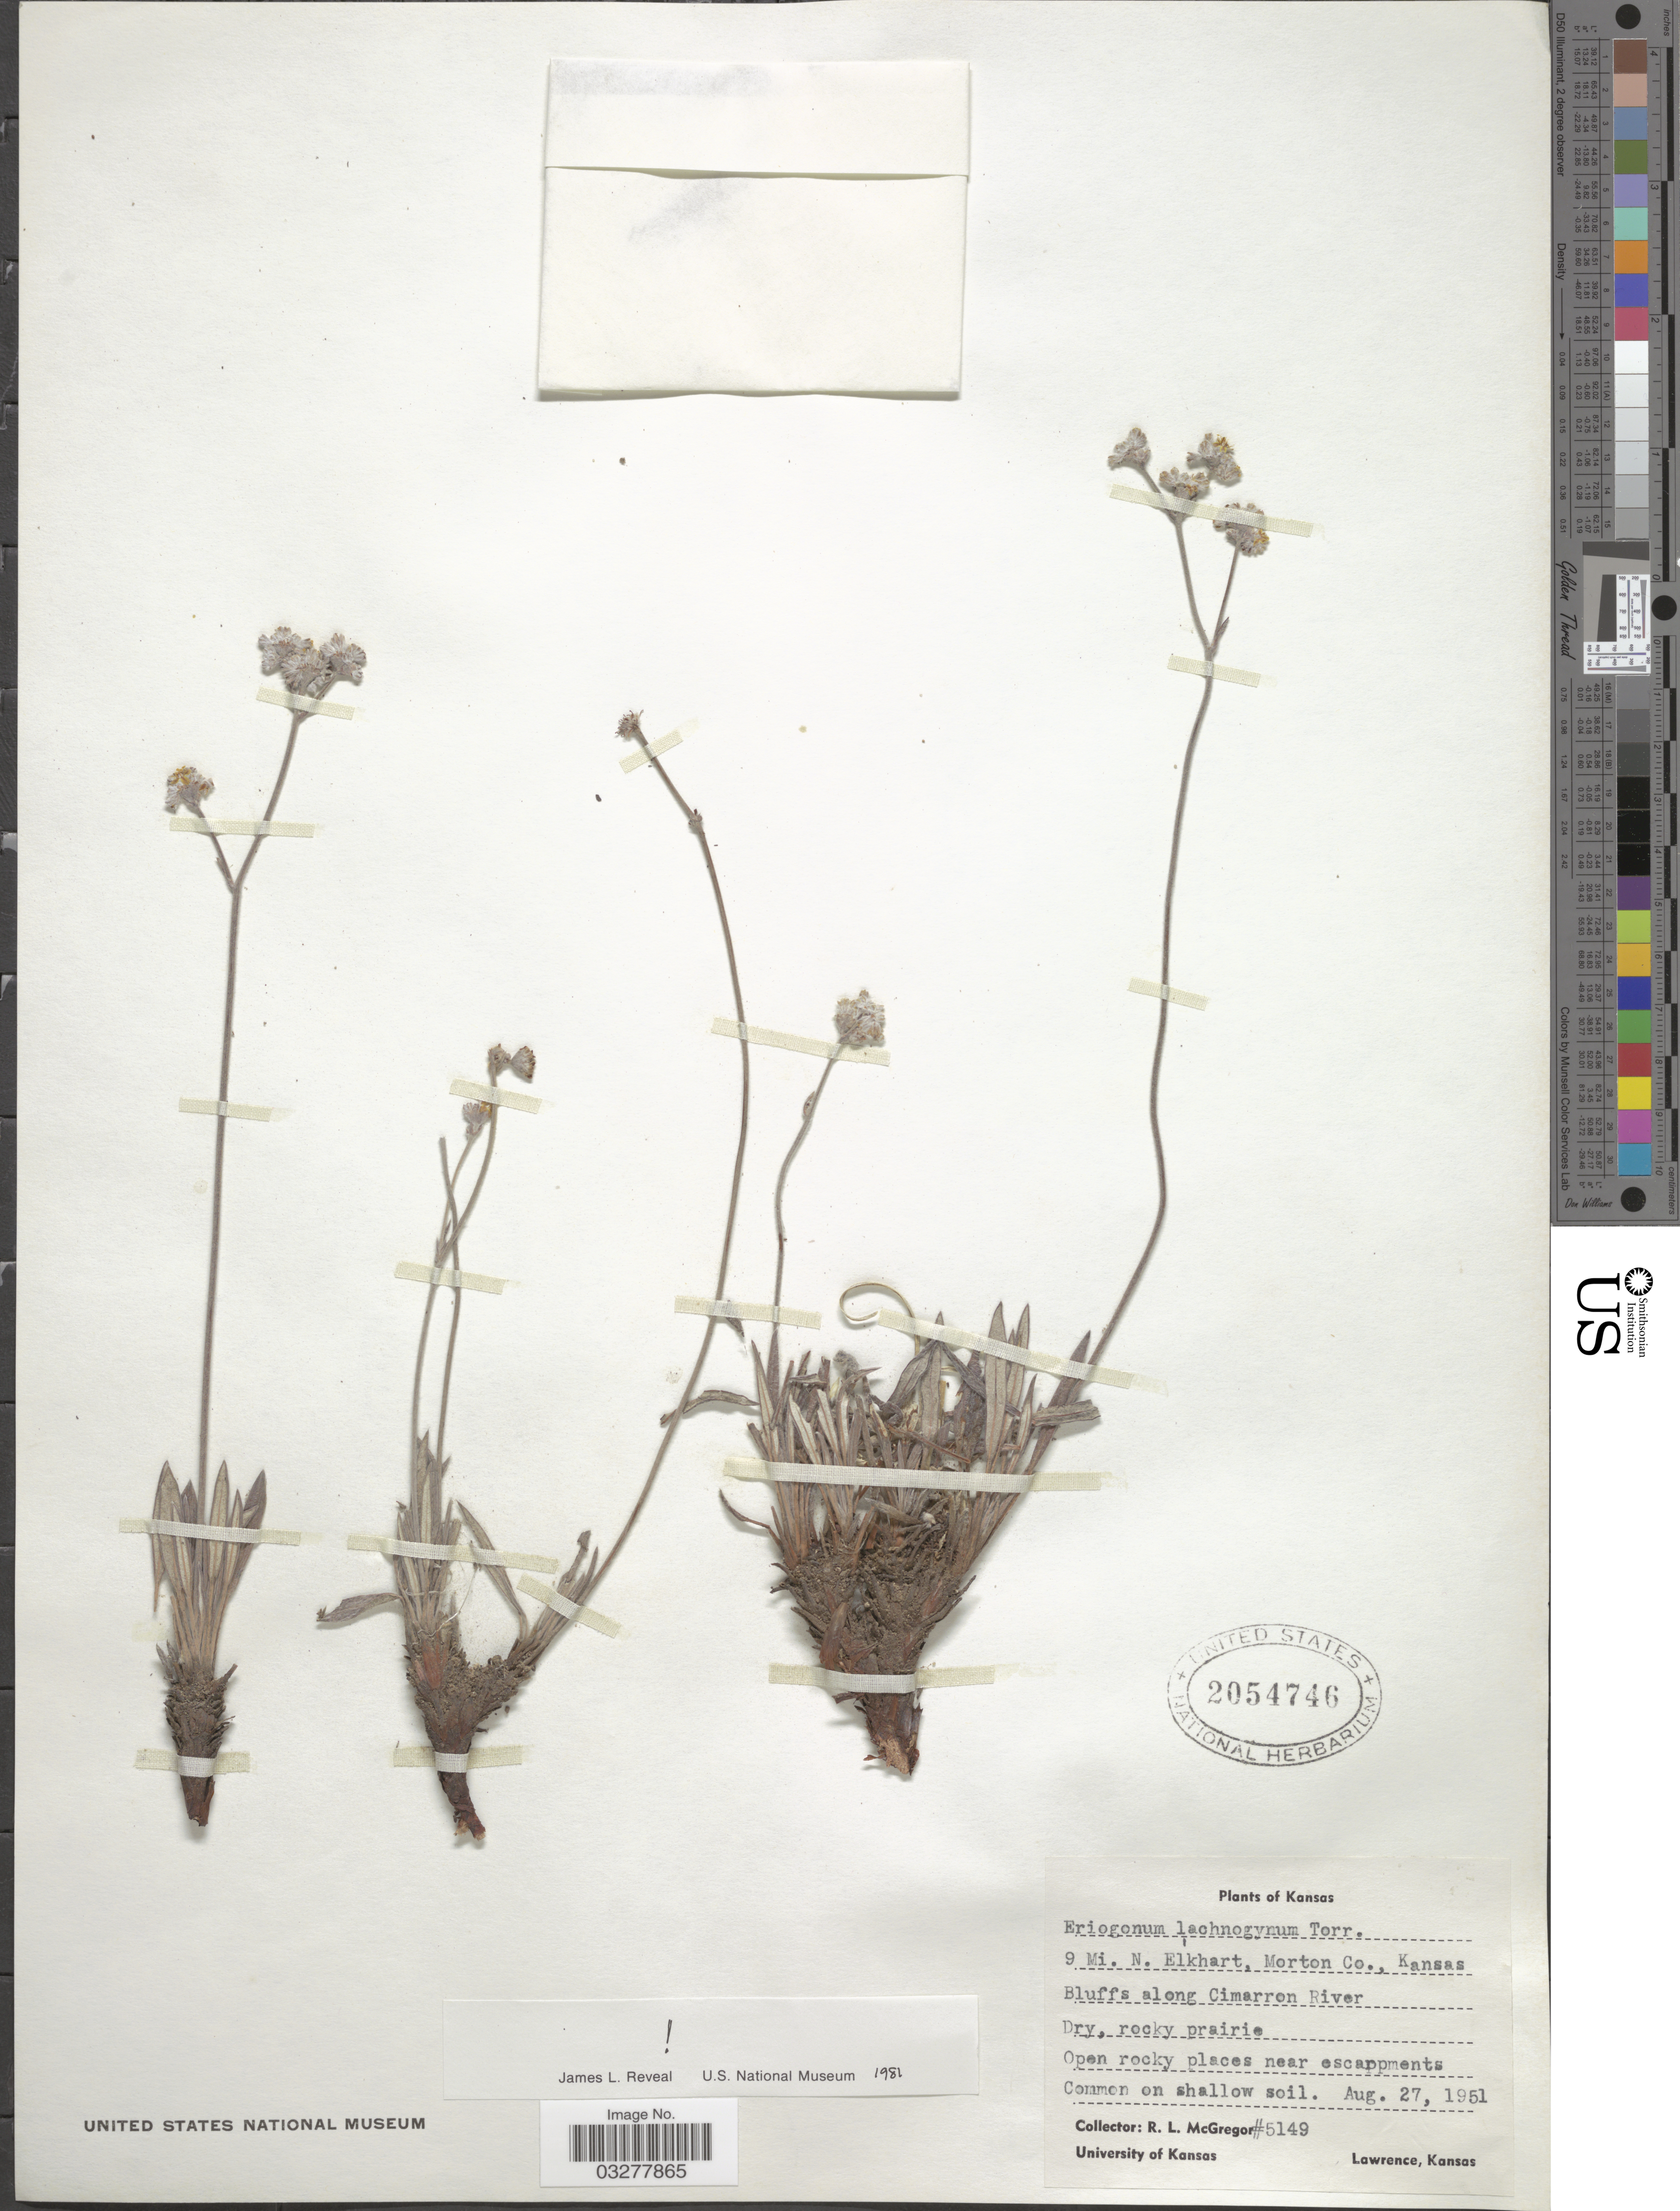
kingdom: Plantae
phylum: Tracheophyta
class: Magnoliopsida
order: Caryophyllales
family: Polygonaceae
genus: Eriogonum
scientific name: Eriogonum lachnogynum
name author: Torr. ex Benth.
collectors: R. McGregor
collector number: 5149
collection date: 1951-08-27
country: United States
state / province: Kansas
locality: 9 Mi. N. Elkhart, Morton Co. Bluffs along Cimarron River.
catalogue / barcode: US 2054746